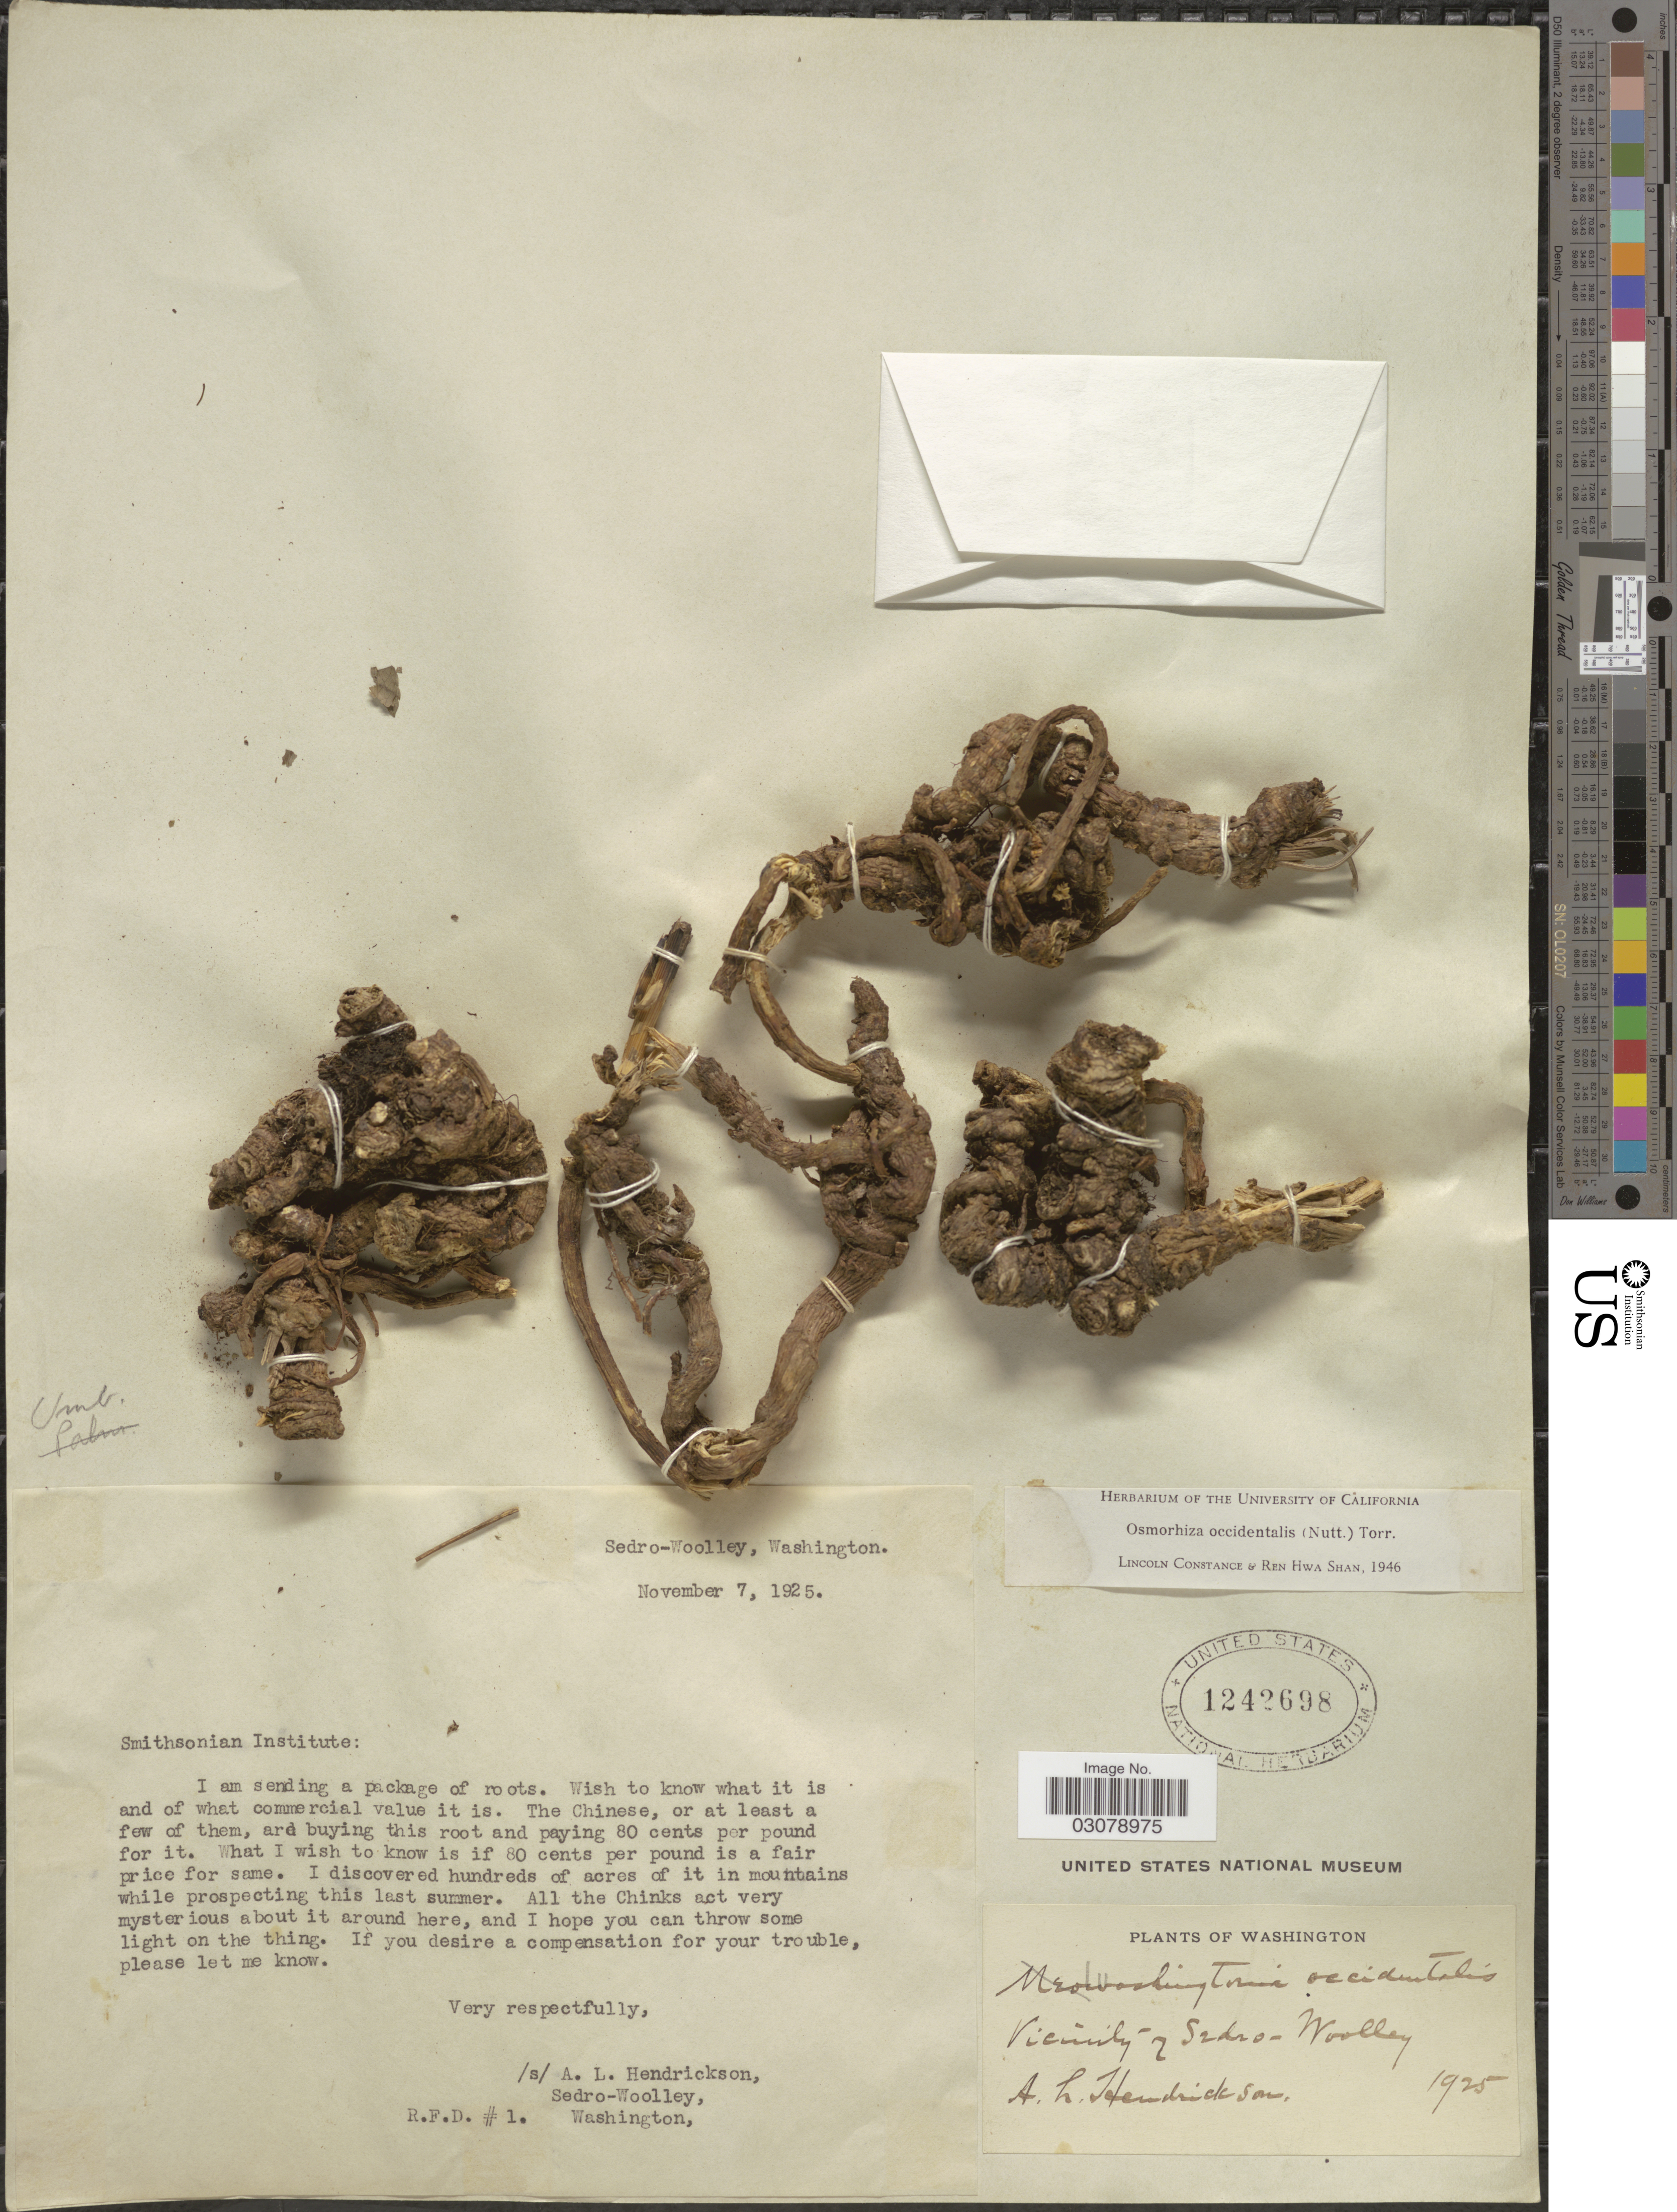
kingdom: Plantae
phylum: Tracheophyta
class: Magnoliopsida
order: Apiales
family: Apiaceae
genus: Osmorhiza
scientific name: Osmorhiza occidentalis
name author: (Nutt.) Torr.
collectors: A. Hendrickson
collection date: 1925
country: United States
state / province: Washington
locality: Vicinity of Sedro Woolley.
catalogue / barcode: US 1242698